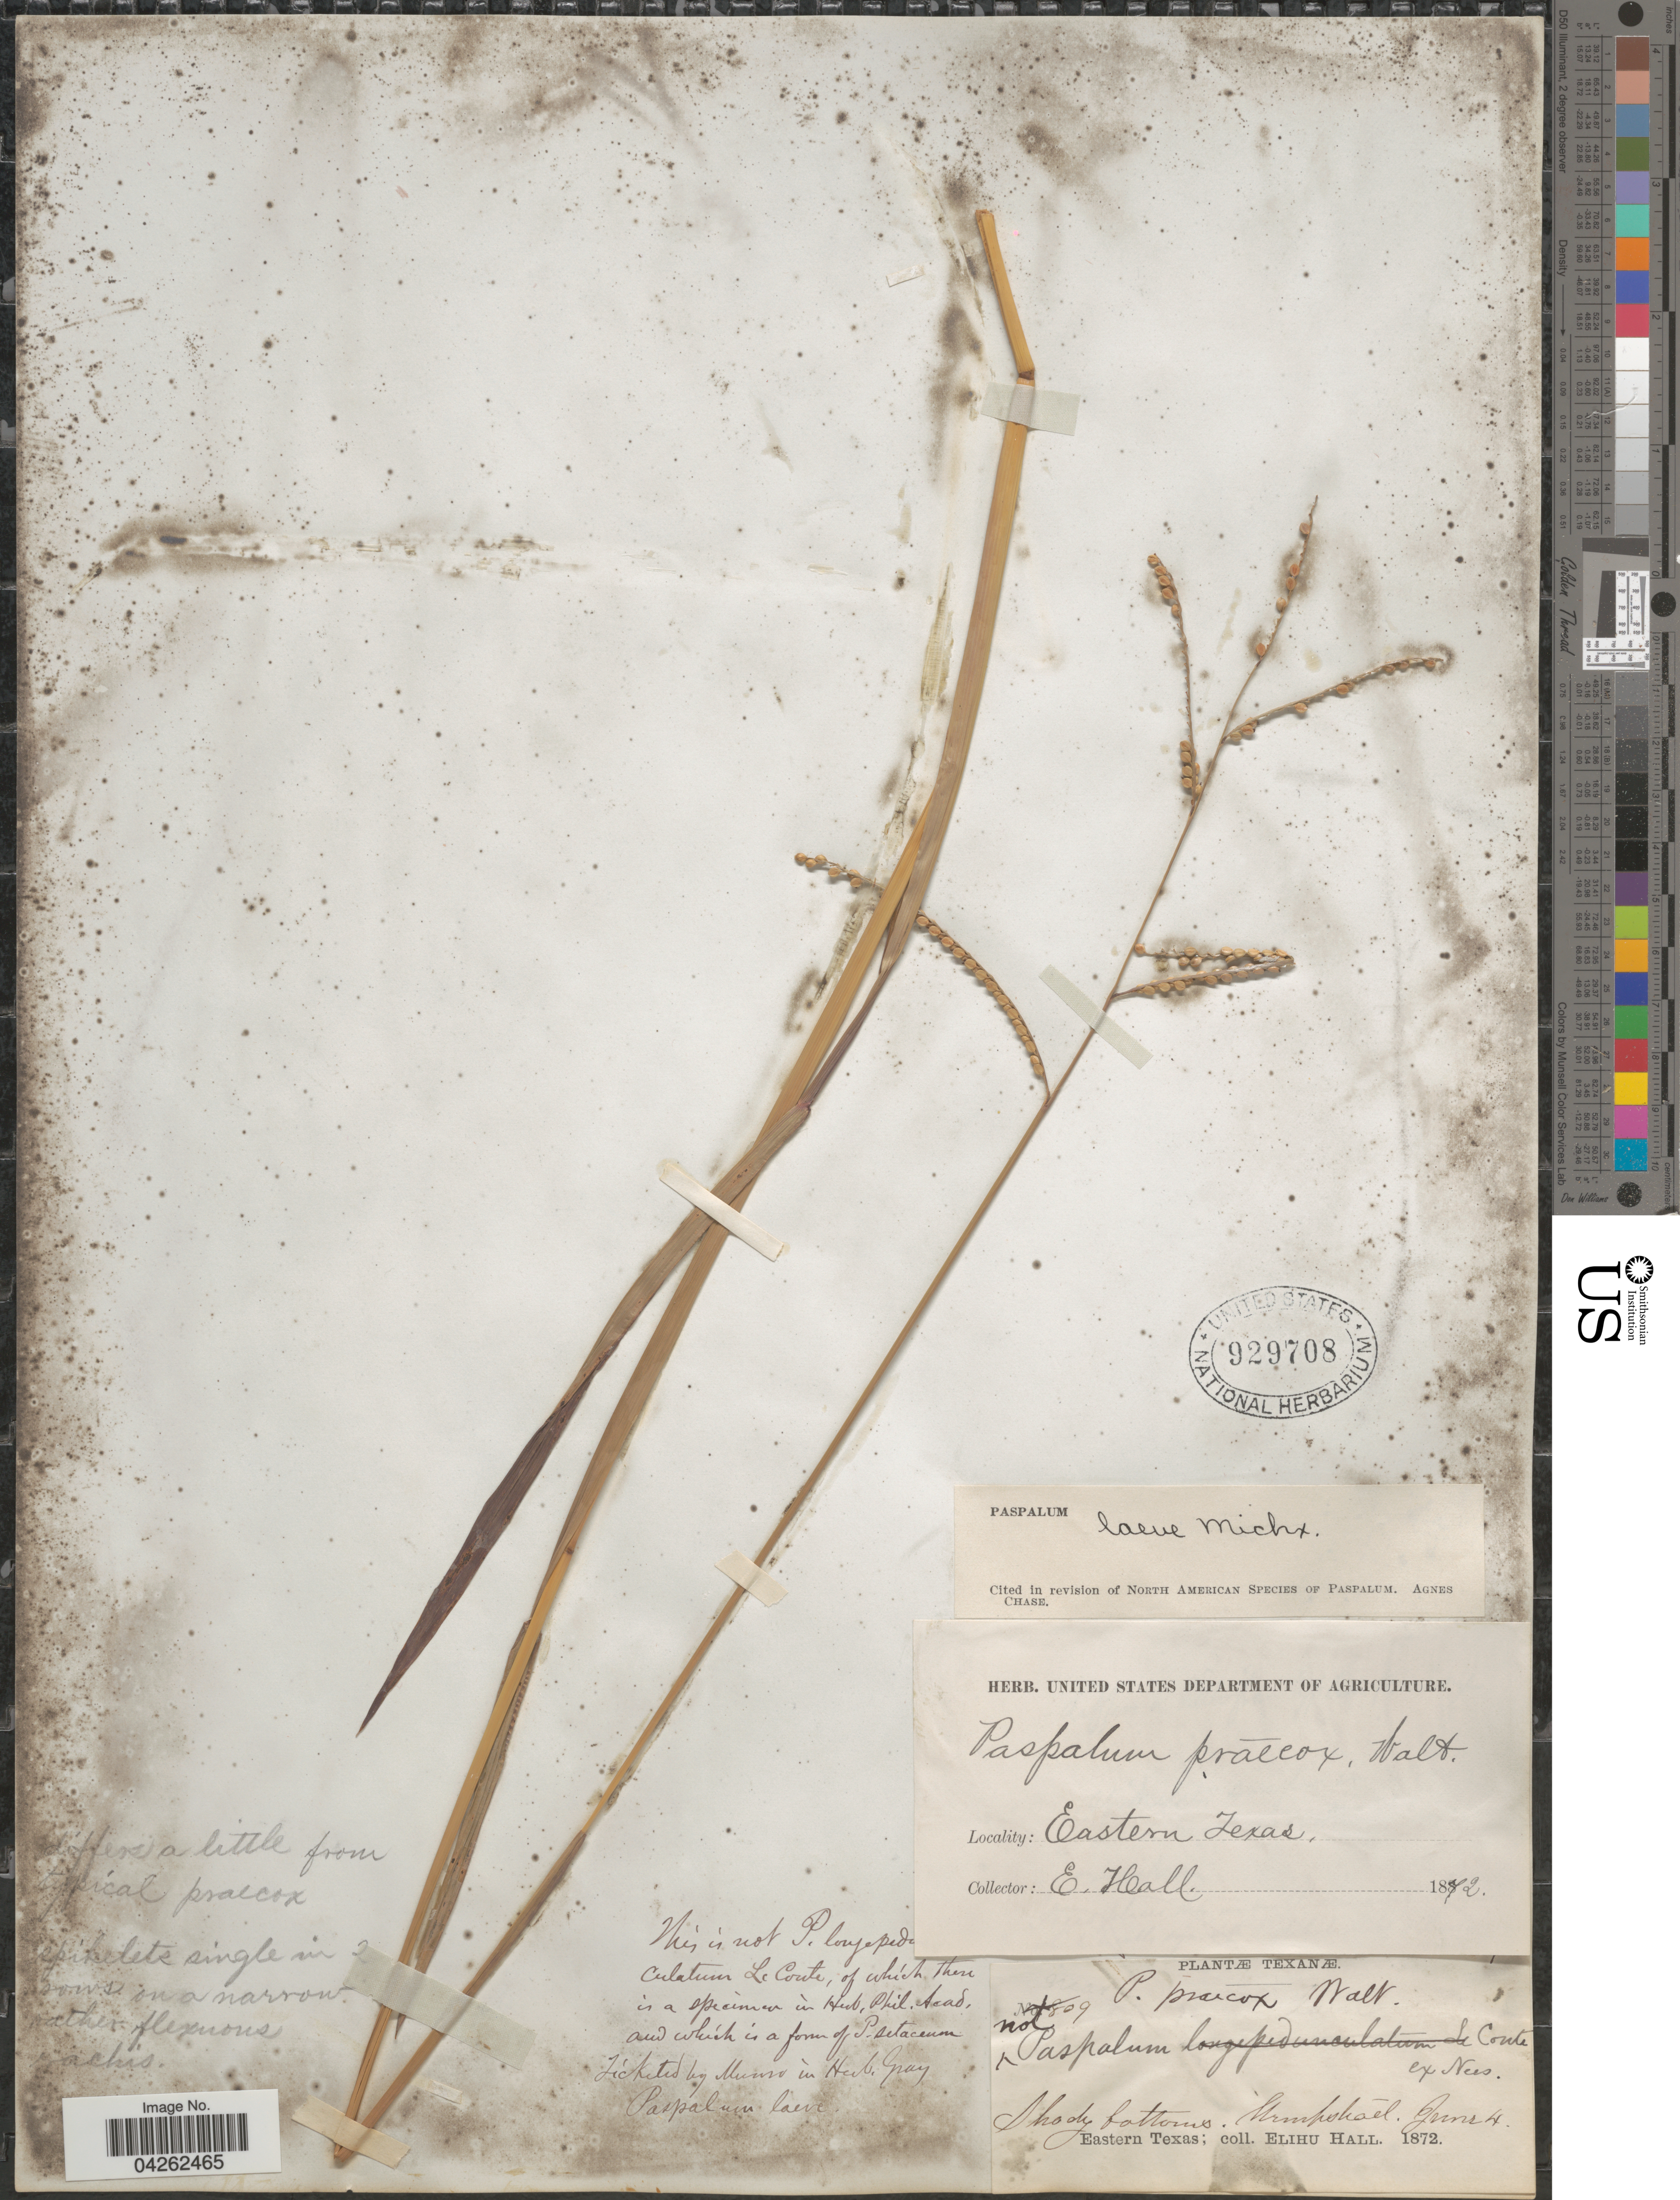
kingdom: Plantae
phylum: Tracheophyta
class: Liliopsida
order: Poales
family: Poaceae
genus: Paspalum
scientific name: Paspalum laeve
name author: Michx.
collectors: E. Hall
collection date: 1872-06-04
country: United States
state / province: Texas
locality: Eastern Texas. Shady bottoms. Hempstead.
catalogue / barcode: US 929708